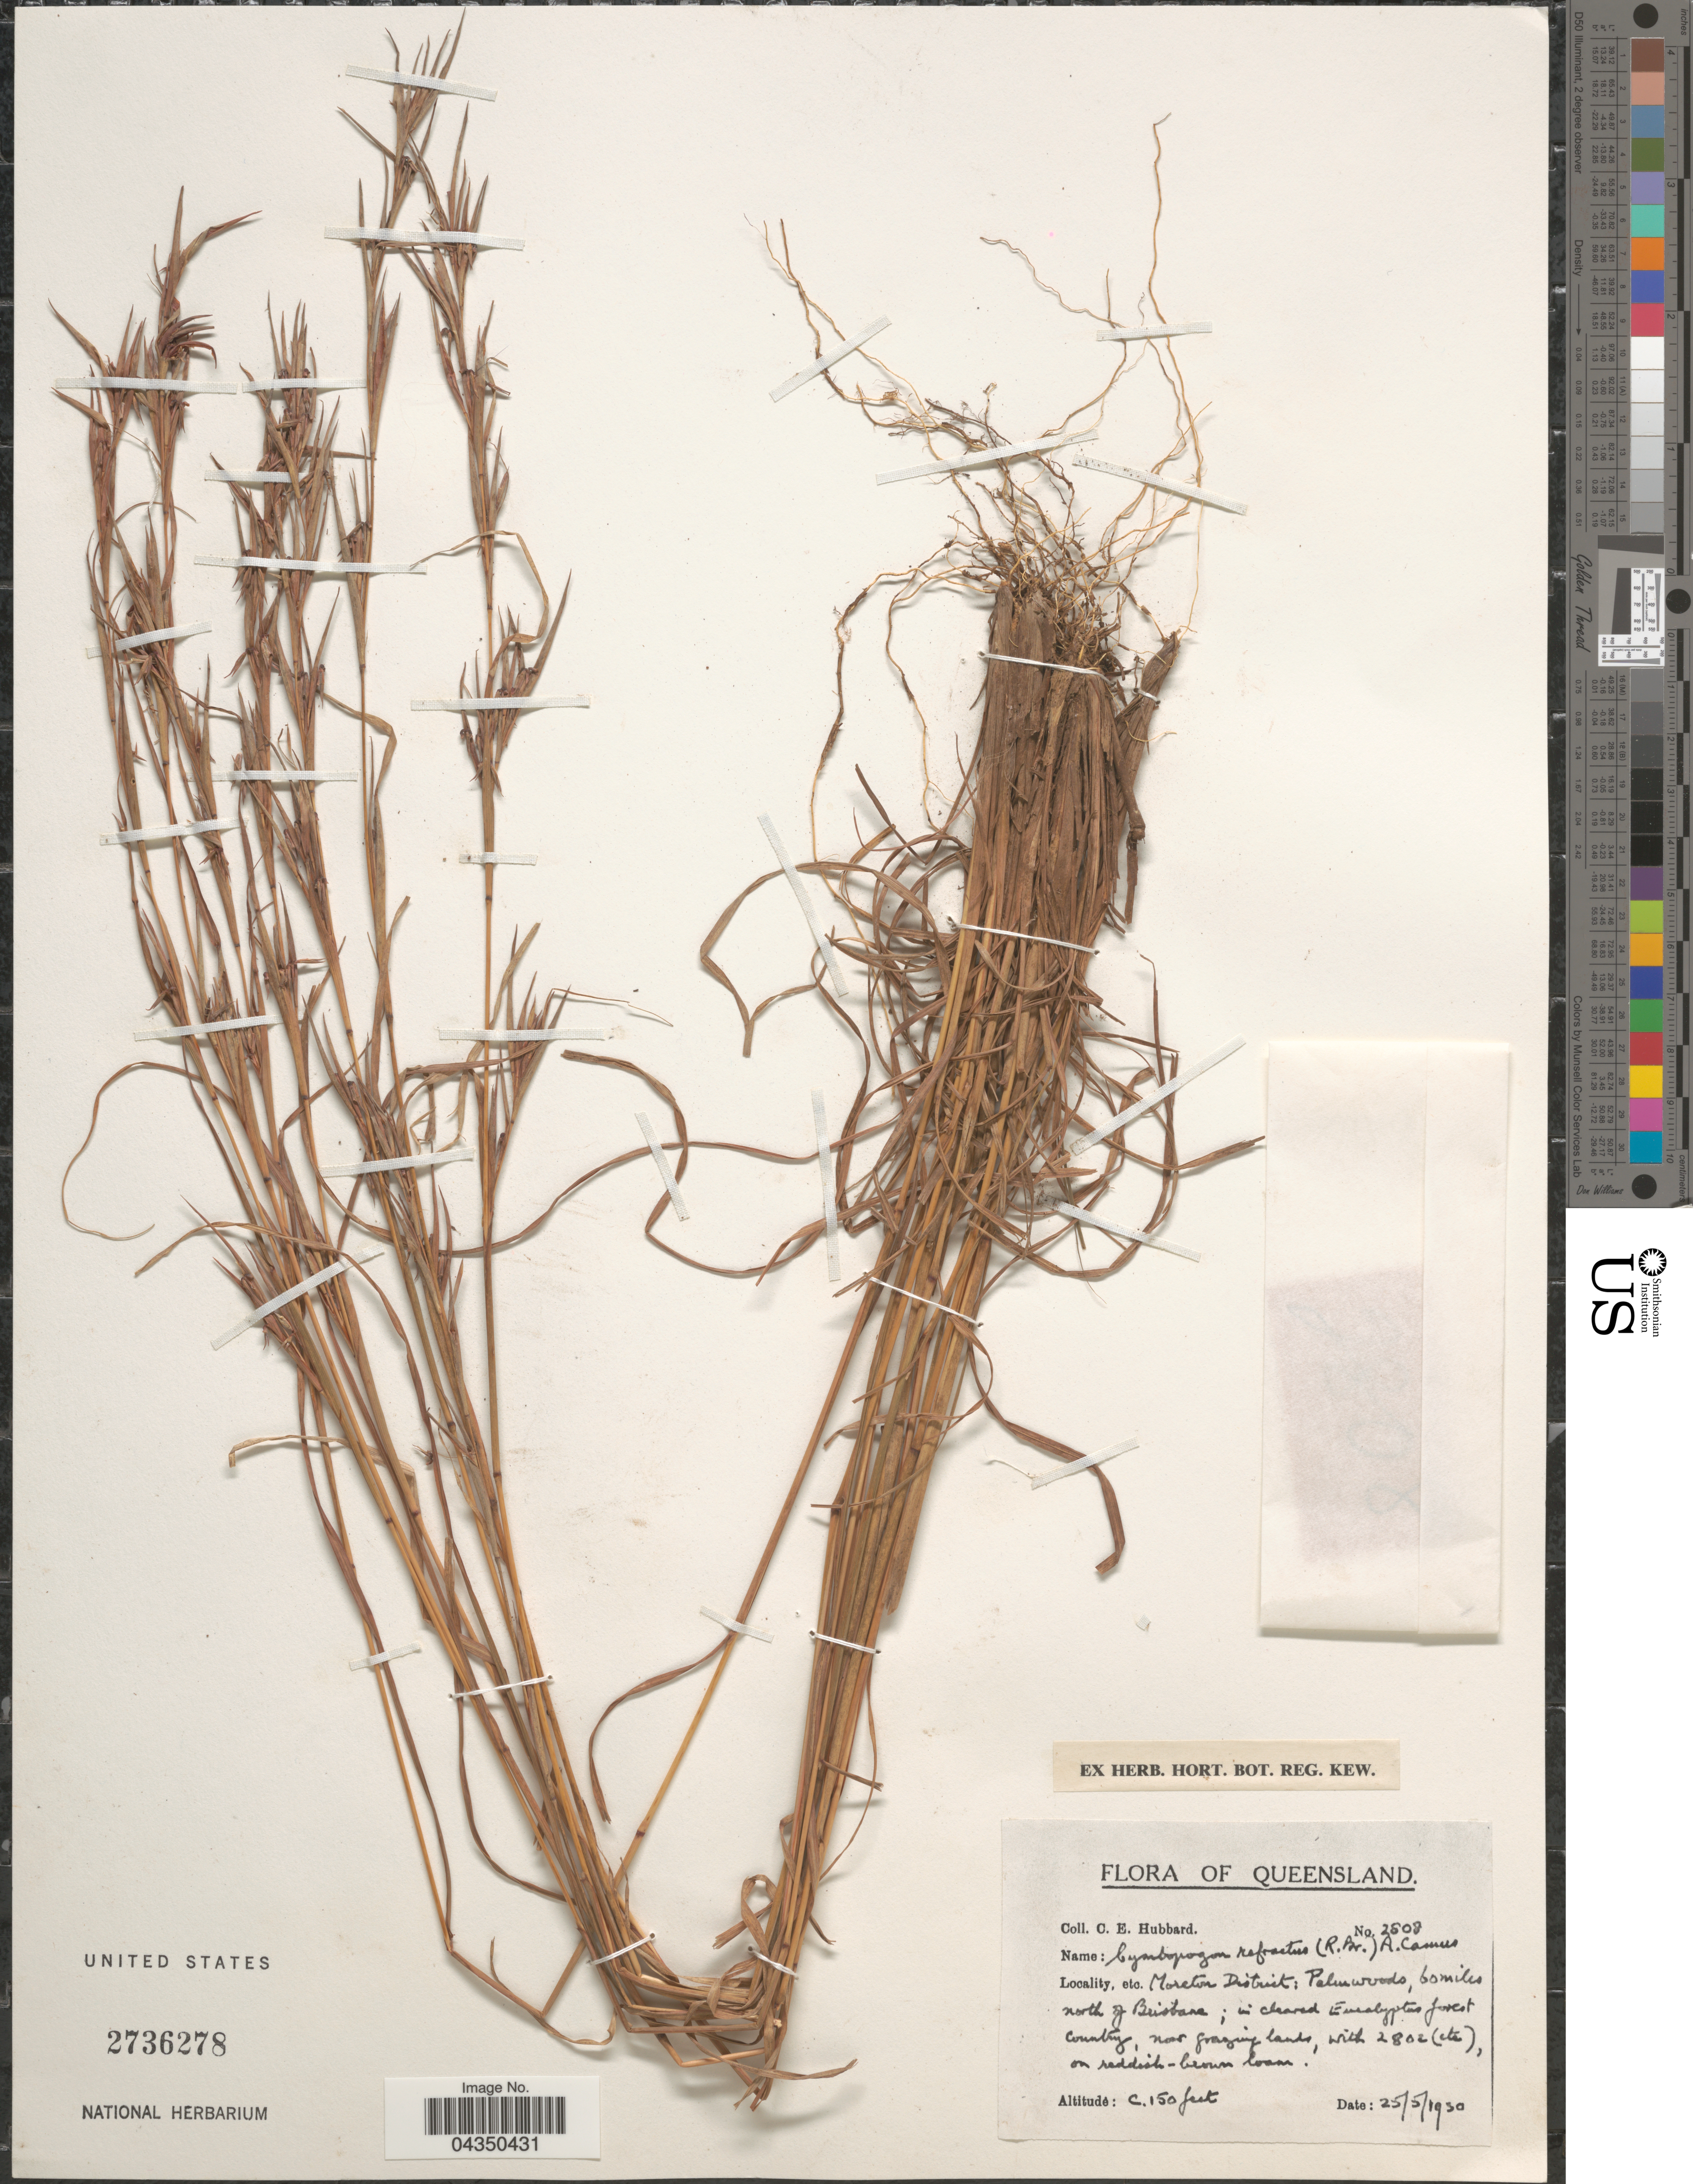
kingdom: Plantae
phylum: Tracheophyta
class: Liliopsida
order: Poales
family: Poaceae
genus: Cymbopogon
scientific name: Cymbopogon refractus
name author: (R. Br.) A. Camus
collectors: C. E. Hubbard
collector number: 2808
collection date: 1930-05-25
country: Australia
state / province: Queensland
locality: Moreton District: Palmwoods, 60 miles north of Brisbane.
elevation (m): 46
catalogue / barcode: US 2736278